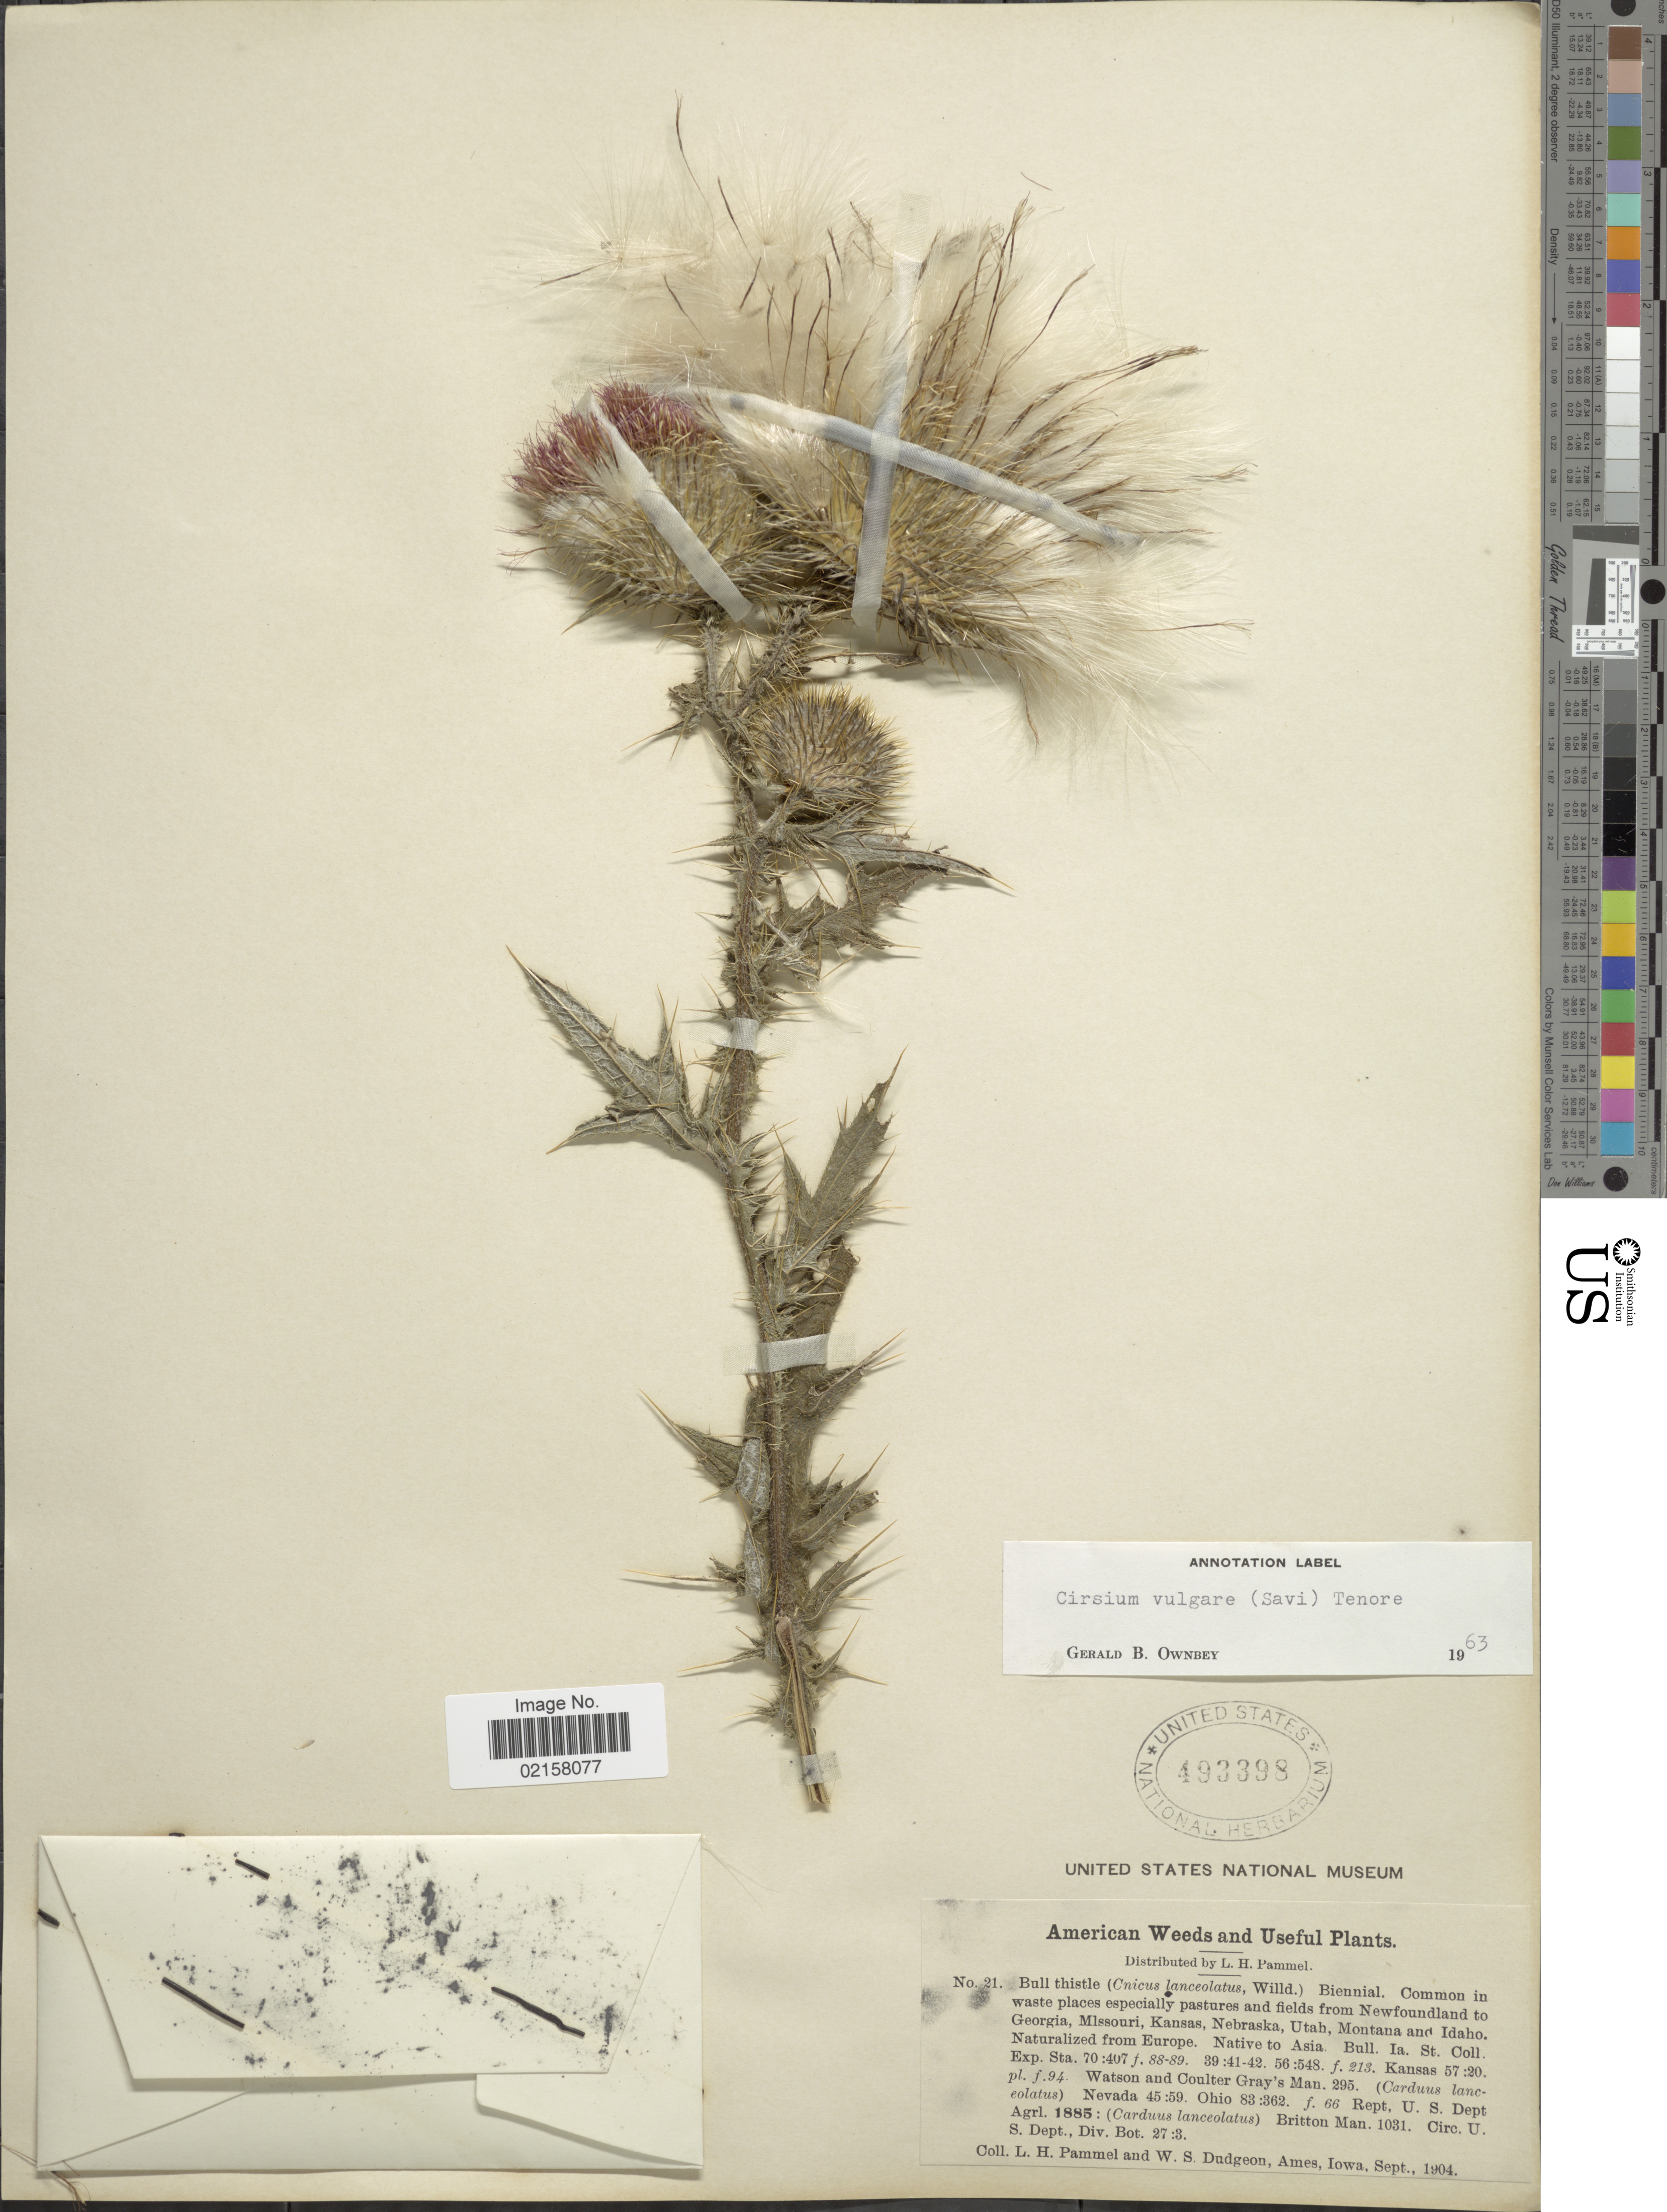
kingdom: Plantae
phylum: Tracheophyta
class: Magnoliopsida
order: Asterales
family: Asteraceae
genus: Cirsium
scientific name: Cirsium vulgare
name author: (Savi) Ten.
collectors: L. Pammel & W. Dudgeon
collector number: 21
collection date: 1904-09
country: United States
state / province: Iowa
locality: Common in waste places especially pastures and fields from Newfoundland to Georgia, Missouri, Kansas, Nebraska, Utah, Montana and Idaho.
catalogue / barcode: US 493398